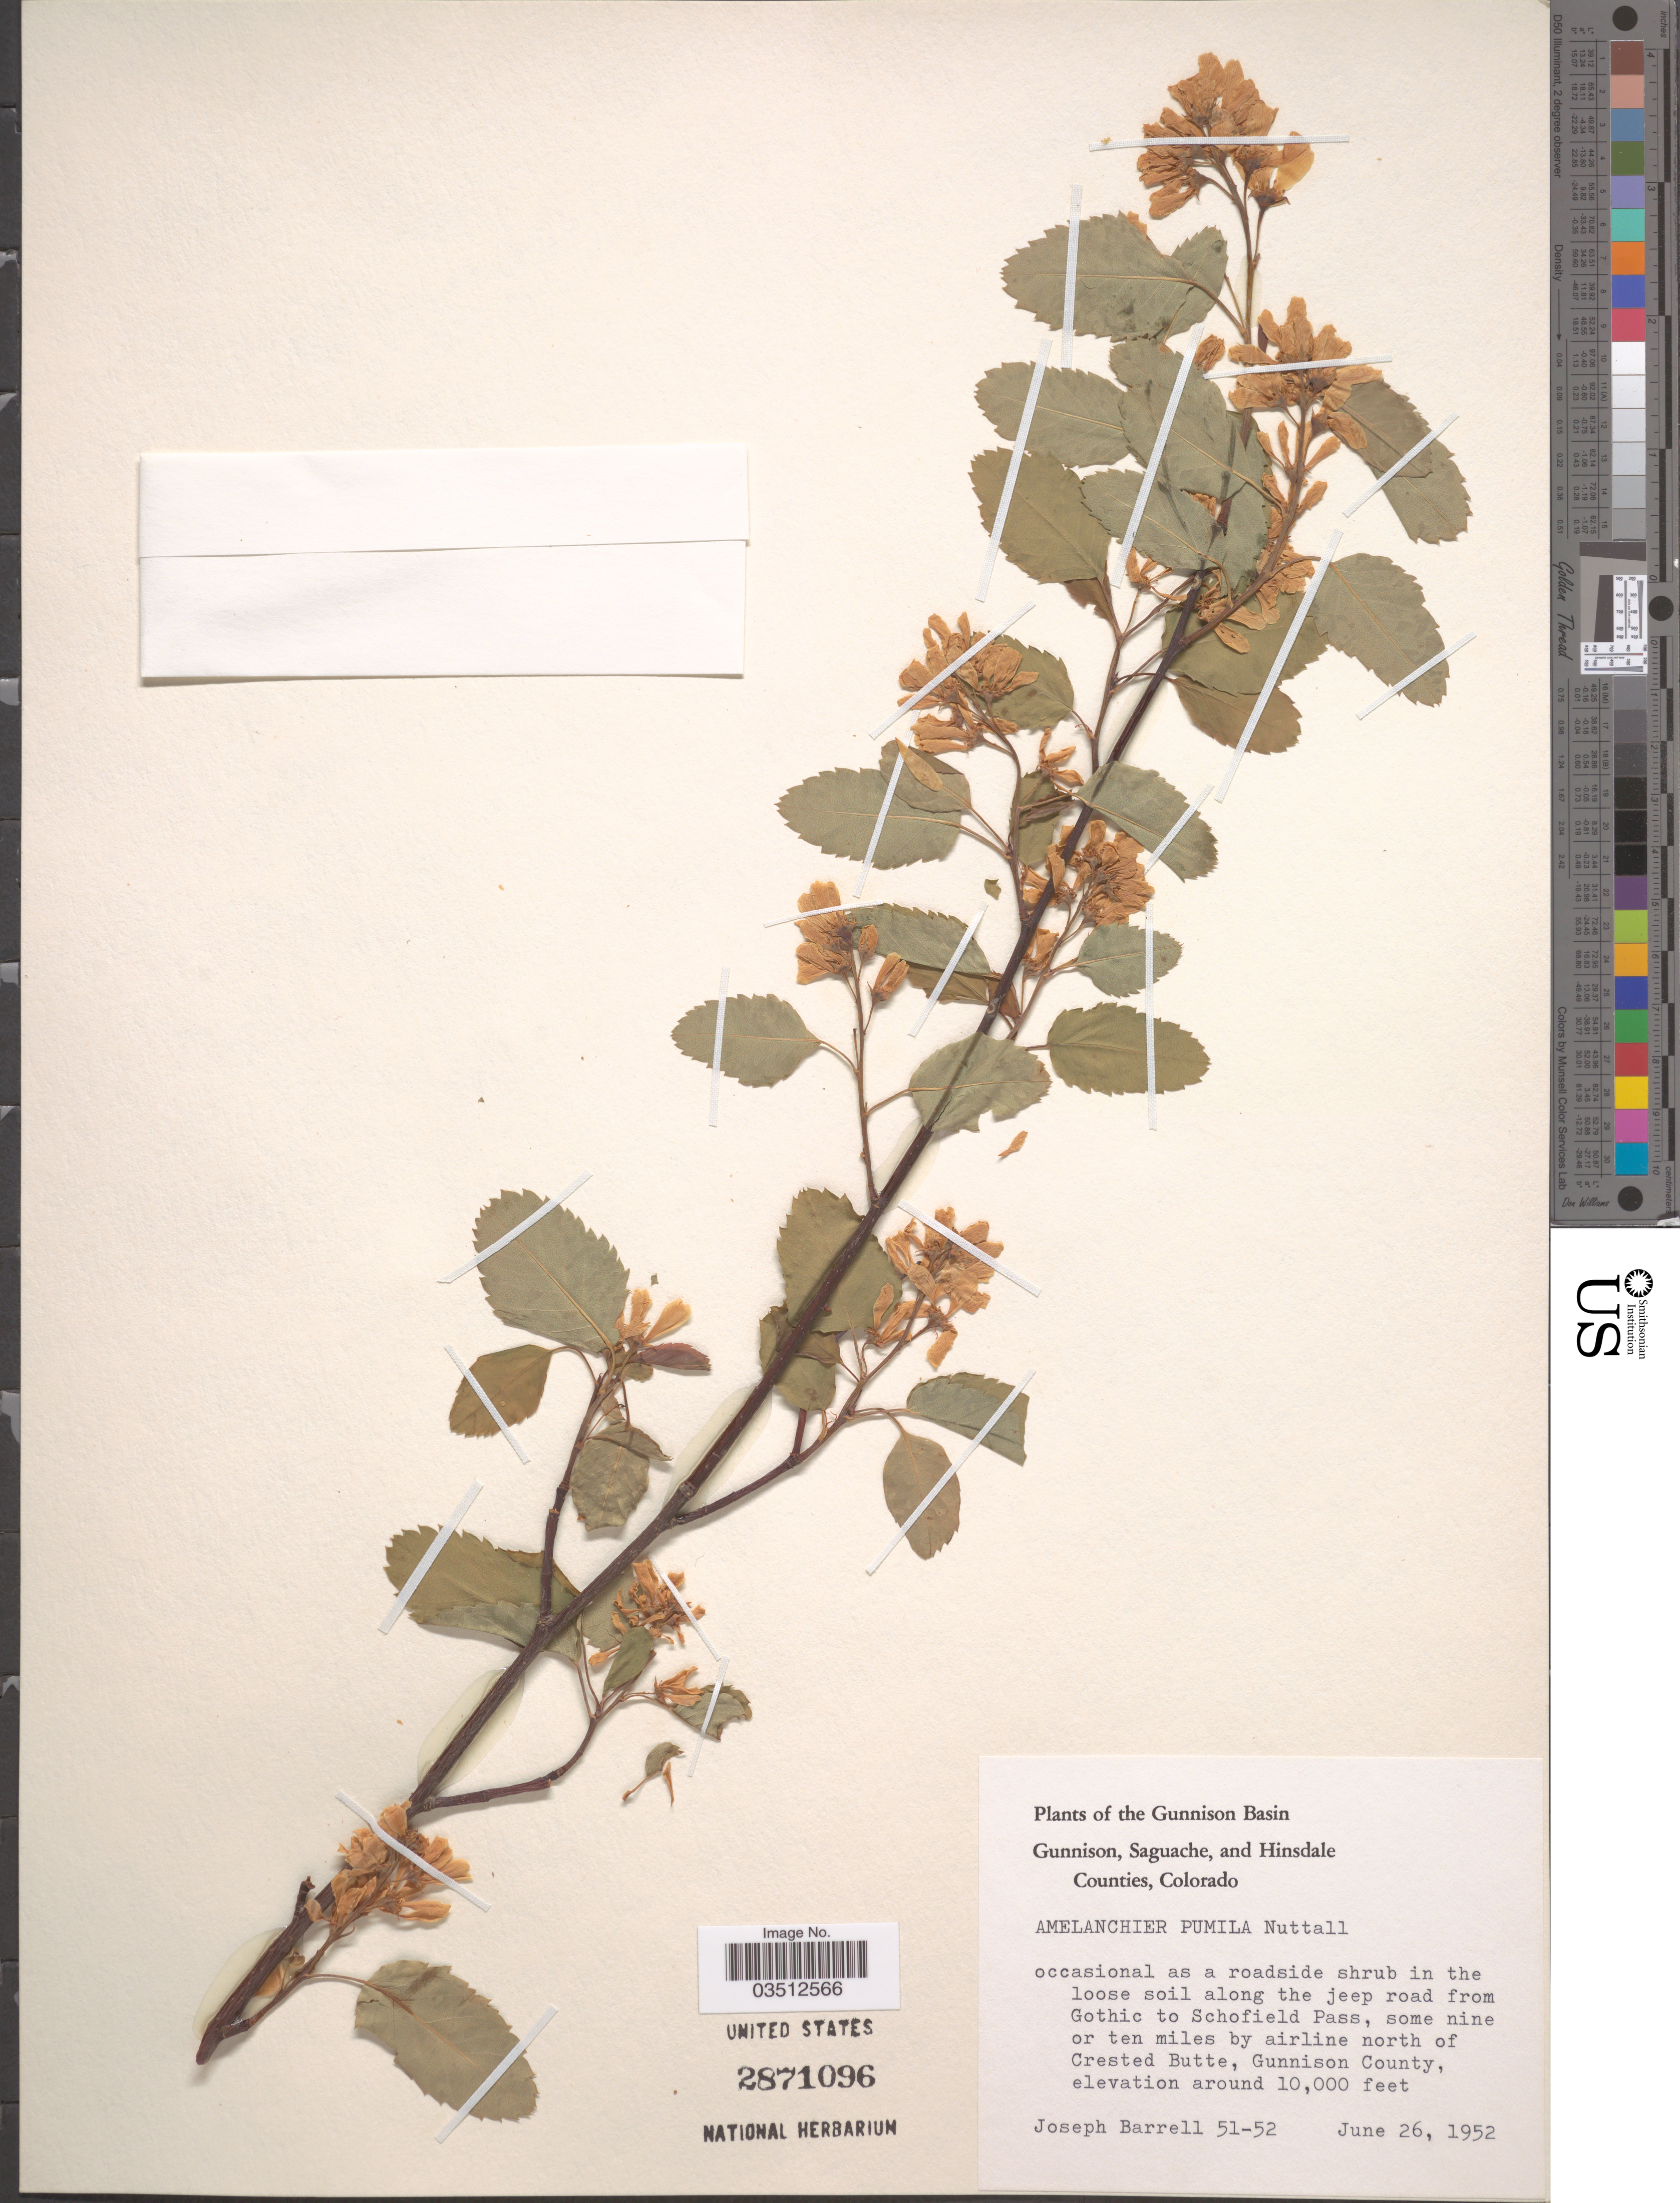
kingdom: Plantae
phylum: Tracheophyta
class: Magnoliopsida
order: Rosales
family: Rosaceae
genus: Amelanchier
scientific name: Amelanchier pumila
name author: (Nutt.) M. Roem.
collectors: J. Barrell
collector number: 51-52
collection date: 1952-06-26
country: United States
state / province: Colorado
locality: The Gunnison Basin. Along the jeep road from Gothic to Schofield Pass, some nine or ten miles by airline north of Crested Butte, Gunnison County.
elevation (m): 3048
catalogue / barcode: US 2871096